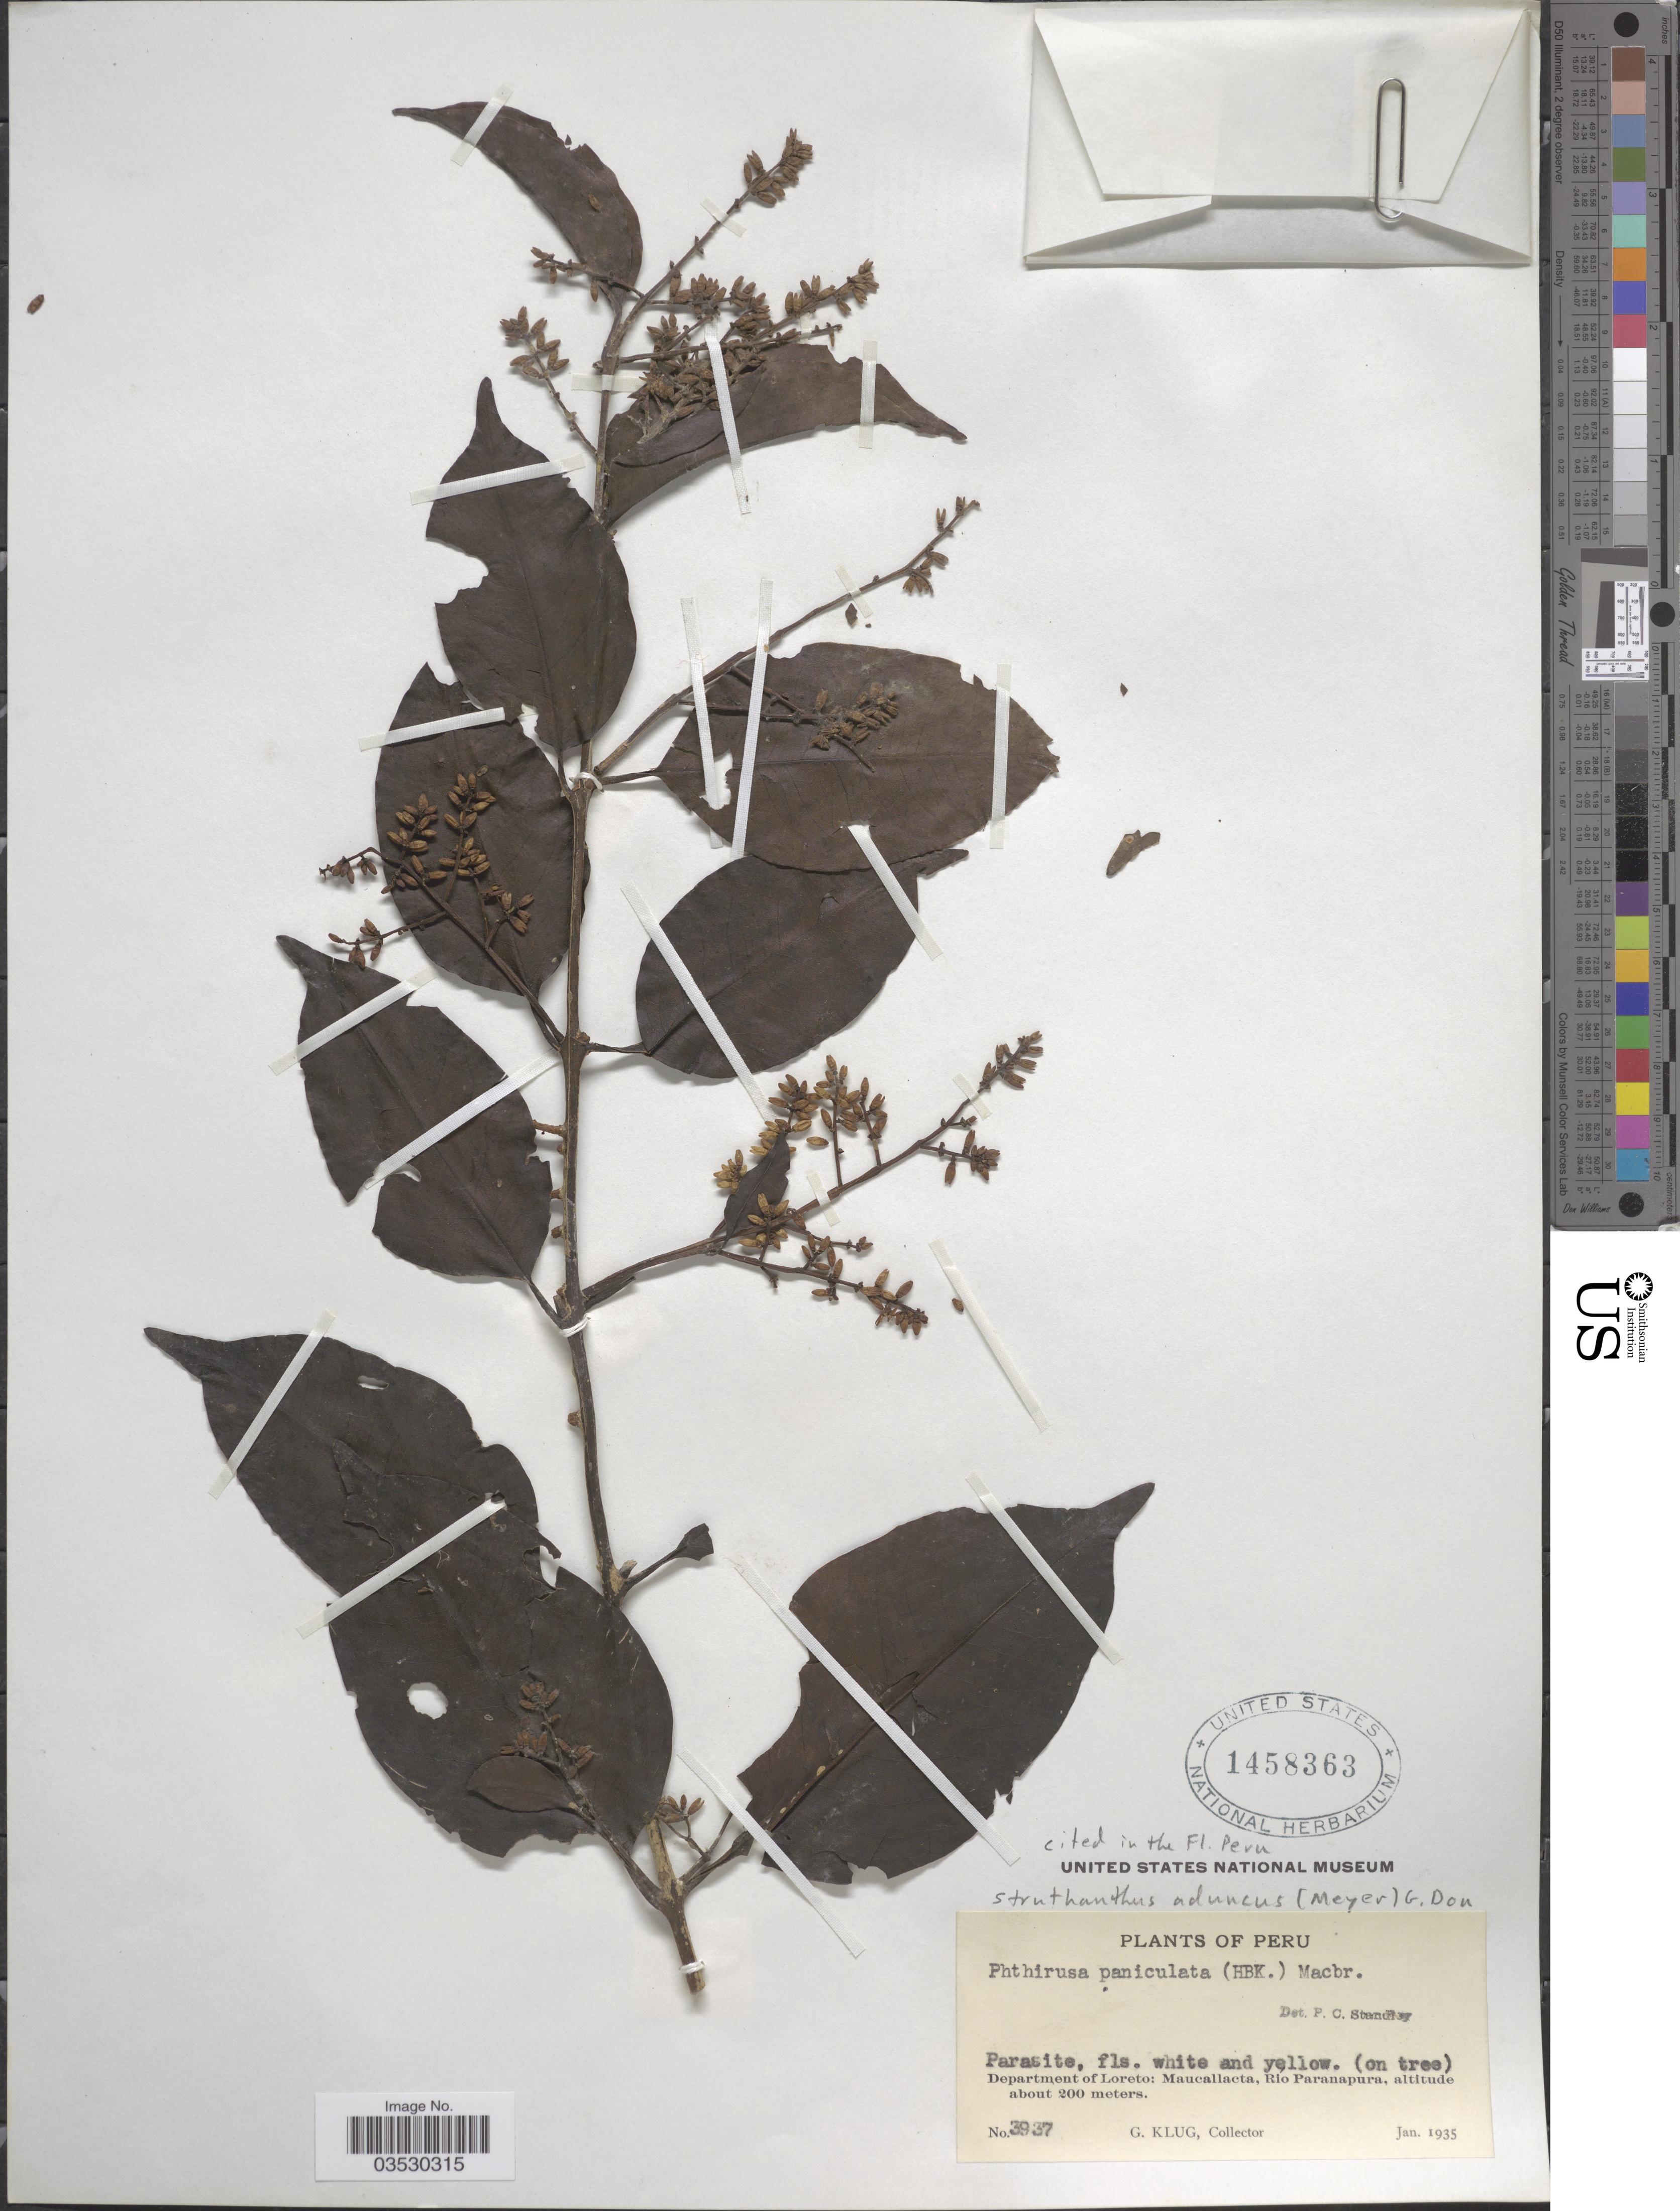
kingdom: Plantae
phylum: Tracheophyta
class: Magnoliopsida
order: Santalales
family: Loranthaceae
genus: Struthanthus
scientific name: Struthanthus aduncus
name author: (G. Mey.) G. Don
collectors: G. Klug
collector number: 3937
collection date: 1935-01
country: Peru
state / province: Loreto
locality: Department of Loreto: Maucallacta, Rio Paranapura.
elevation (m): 200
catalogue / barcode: US 1458363